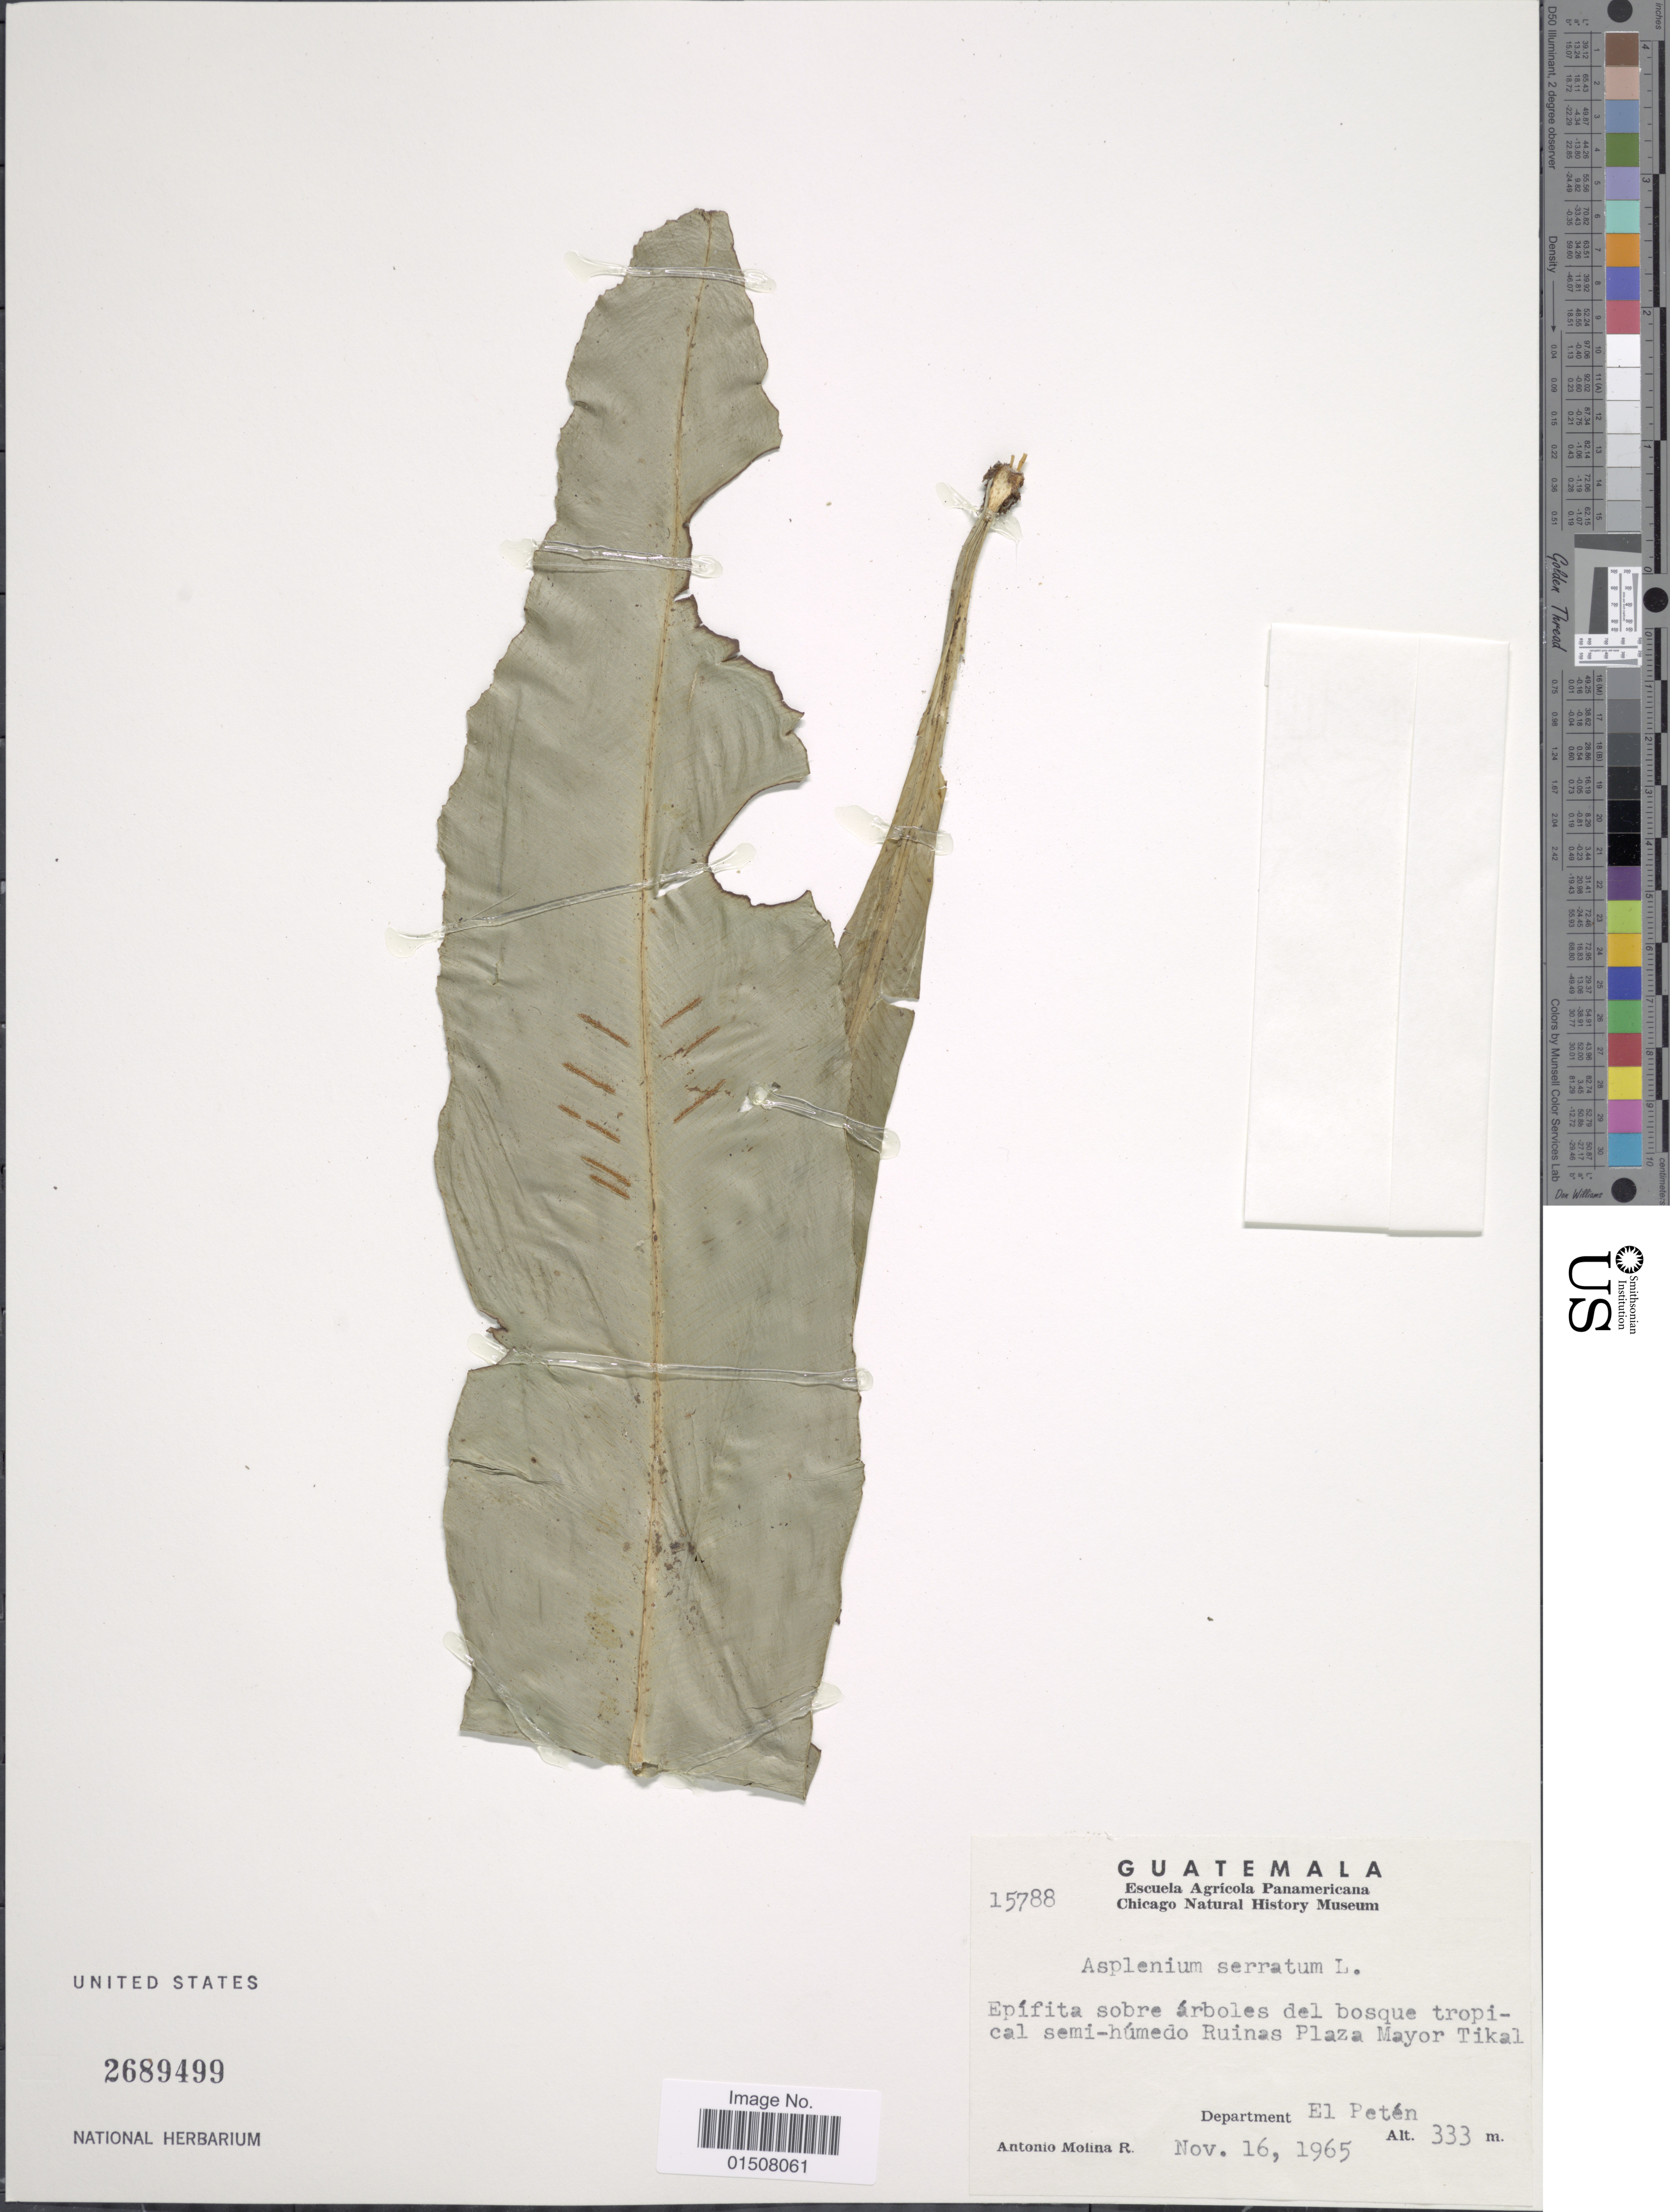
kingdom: Plantae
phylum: Tracheophyta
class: Polypodiopsida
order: Polypodiales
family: Aspleniaceae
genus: Asplenium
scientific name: Asplenium serratum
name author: L.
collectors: A. Molina R.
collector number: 15788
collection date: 1965-11-16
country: Guatemala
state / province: El Petén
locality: Department El Peten, Epifita sobre arboles del bosque tropical semi-humedo Ruinas Plaza Mayor Tikal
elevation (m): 333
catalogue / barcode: US 2689499